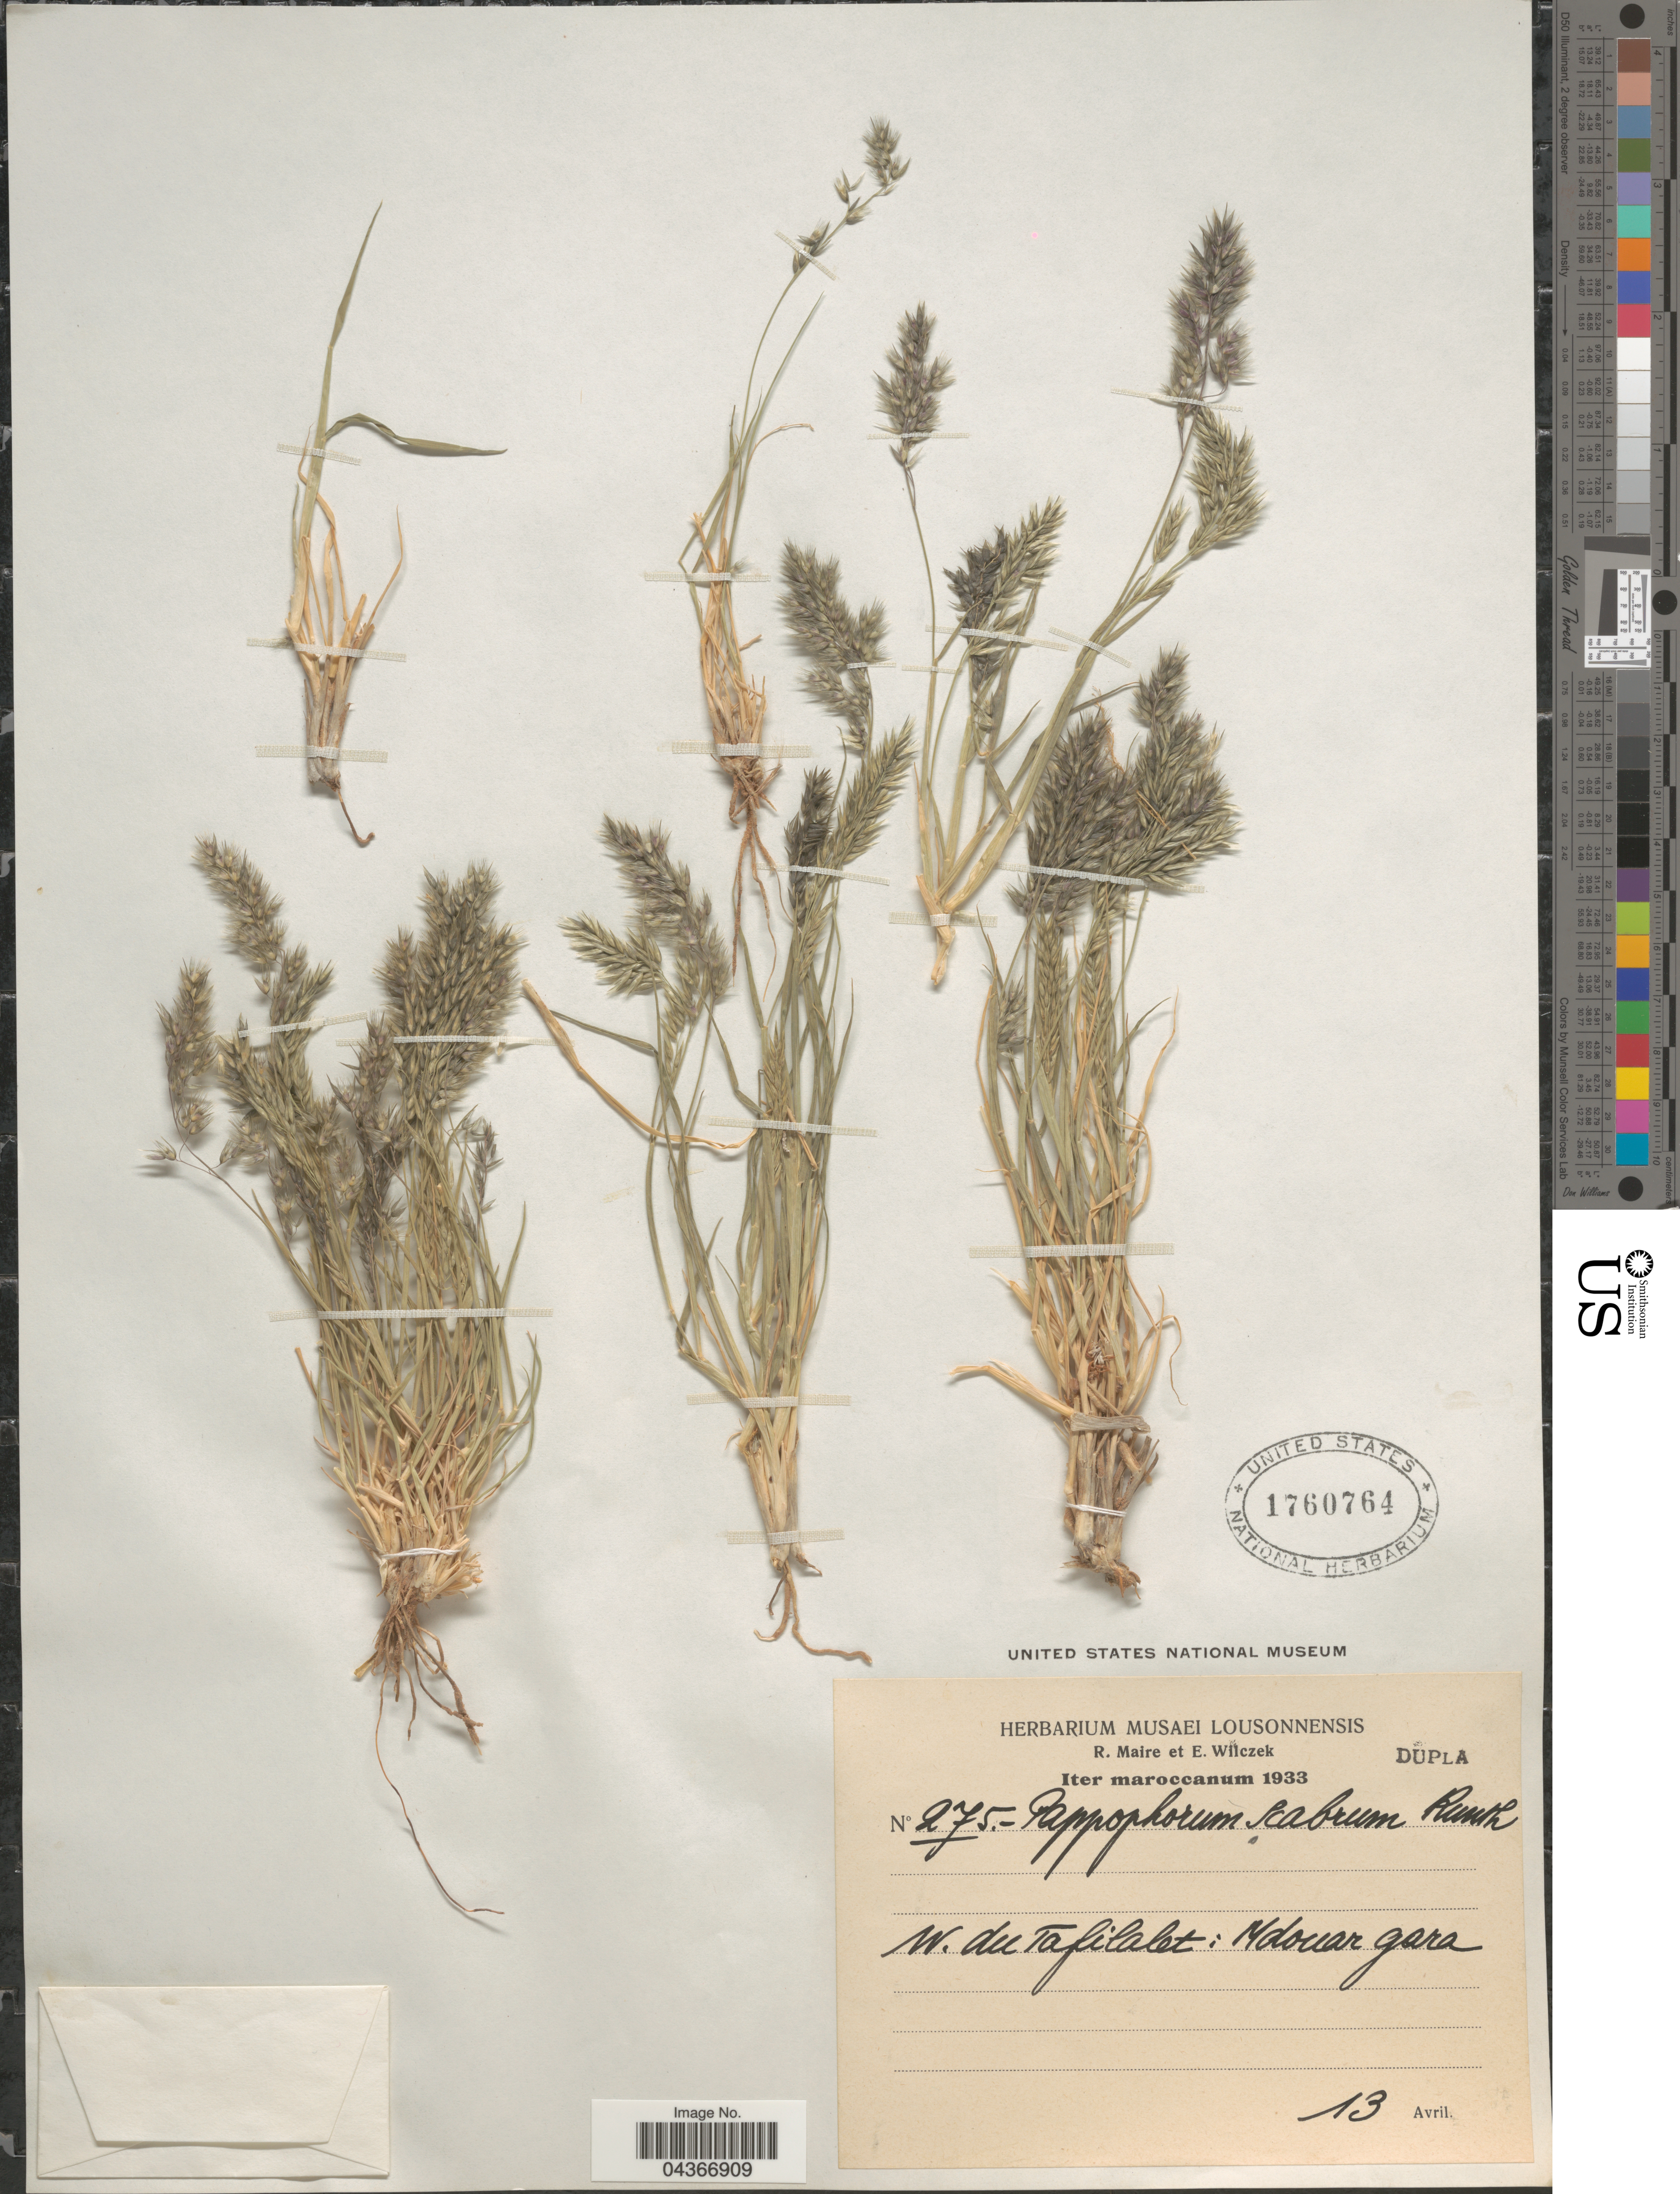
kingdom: Plantae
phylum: Tracheophyta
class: Liliopsida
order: Poales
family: Poaceae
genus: Enneapogon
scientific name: Enneapogon scaber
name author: Lehm.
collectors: R. Maire & E. Wilczek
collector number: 275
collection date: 1933-04-13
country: Morocco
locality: Iter Maroccanum 1933. W. du Tafilalet: Mdouar gara.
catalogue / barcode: US 1760764